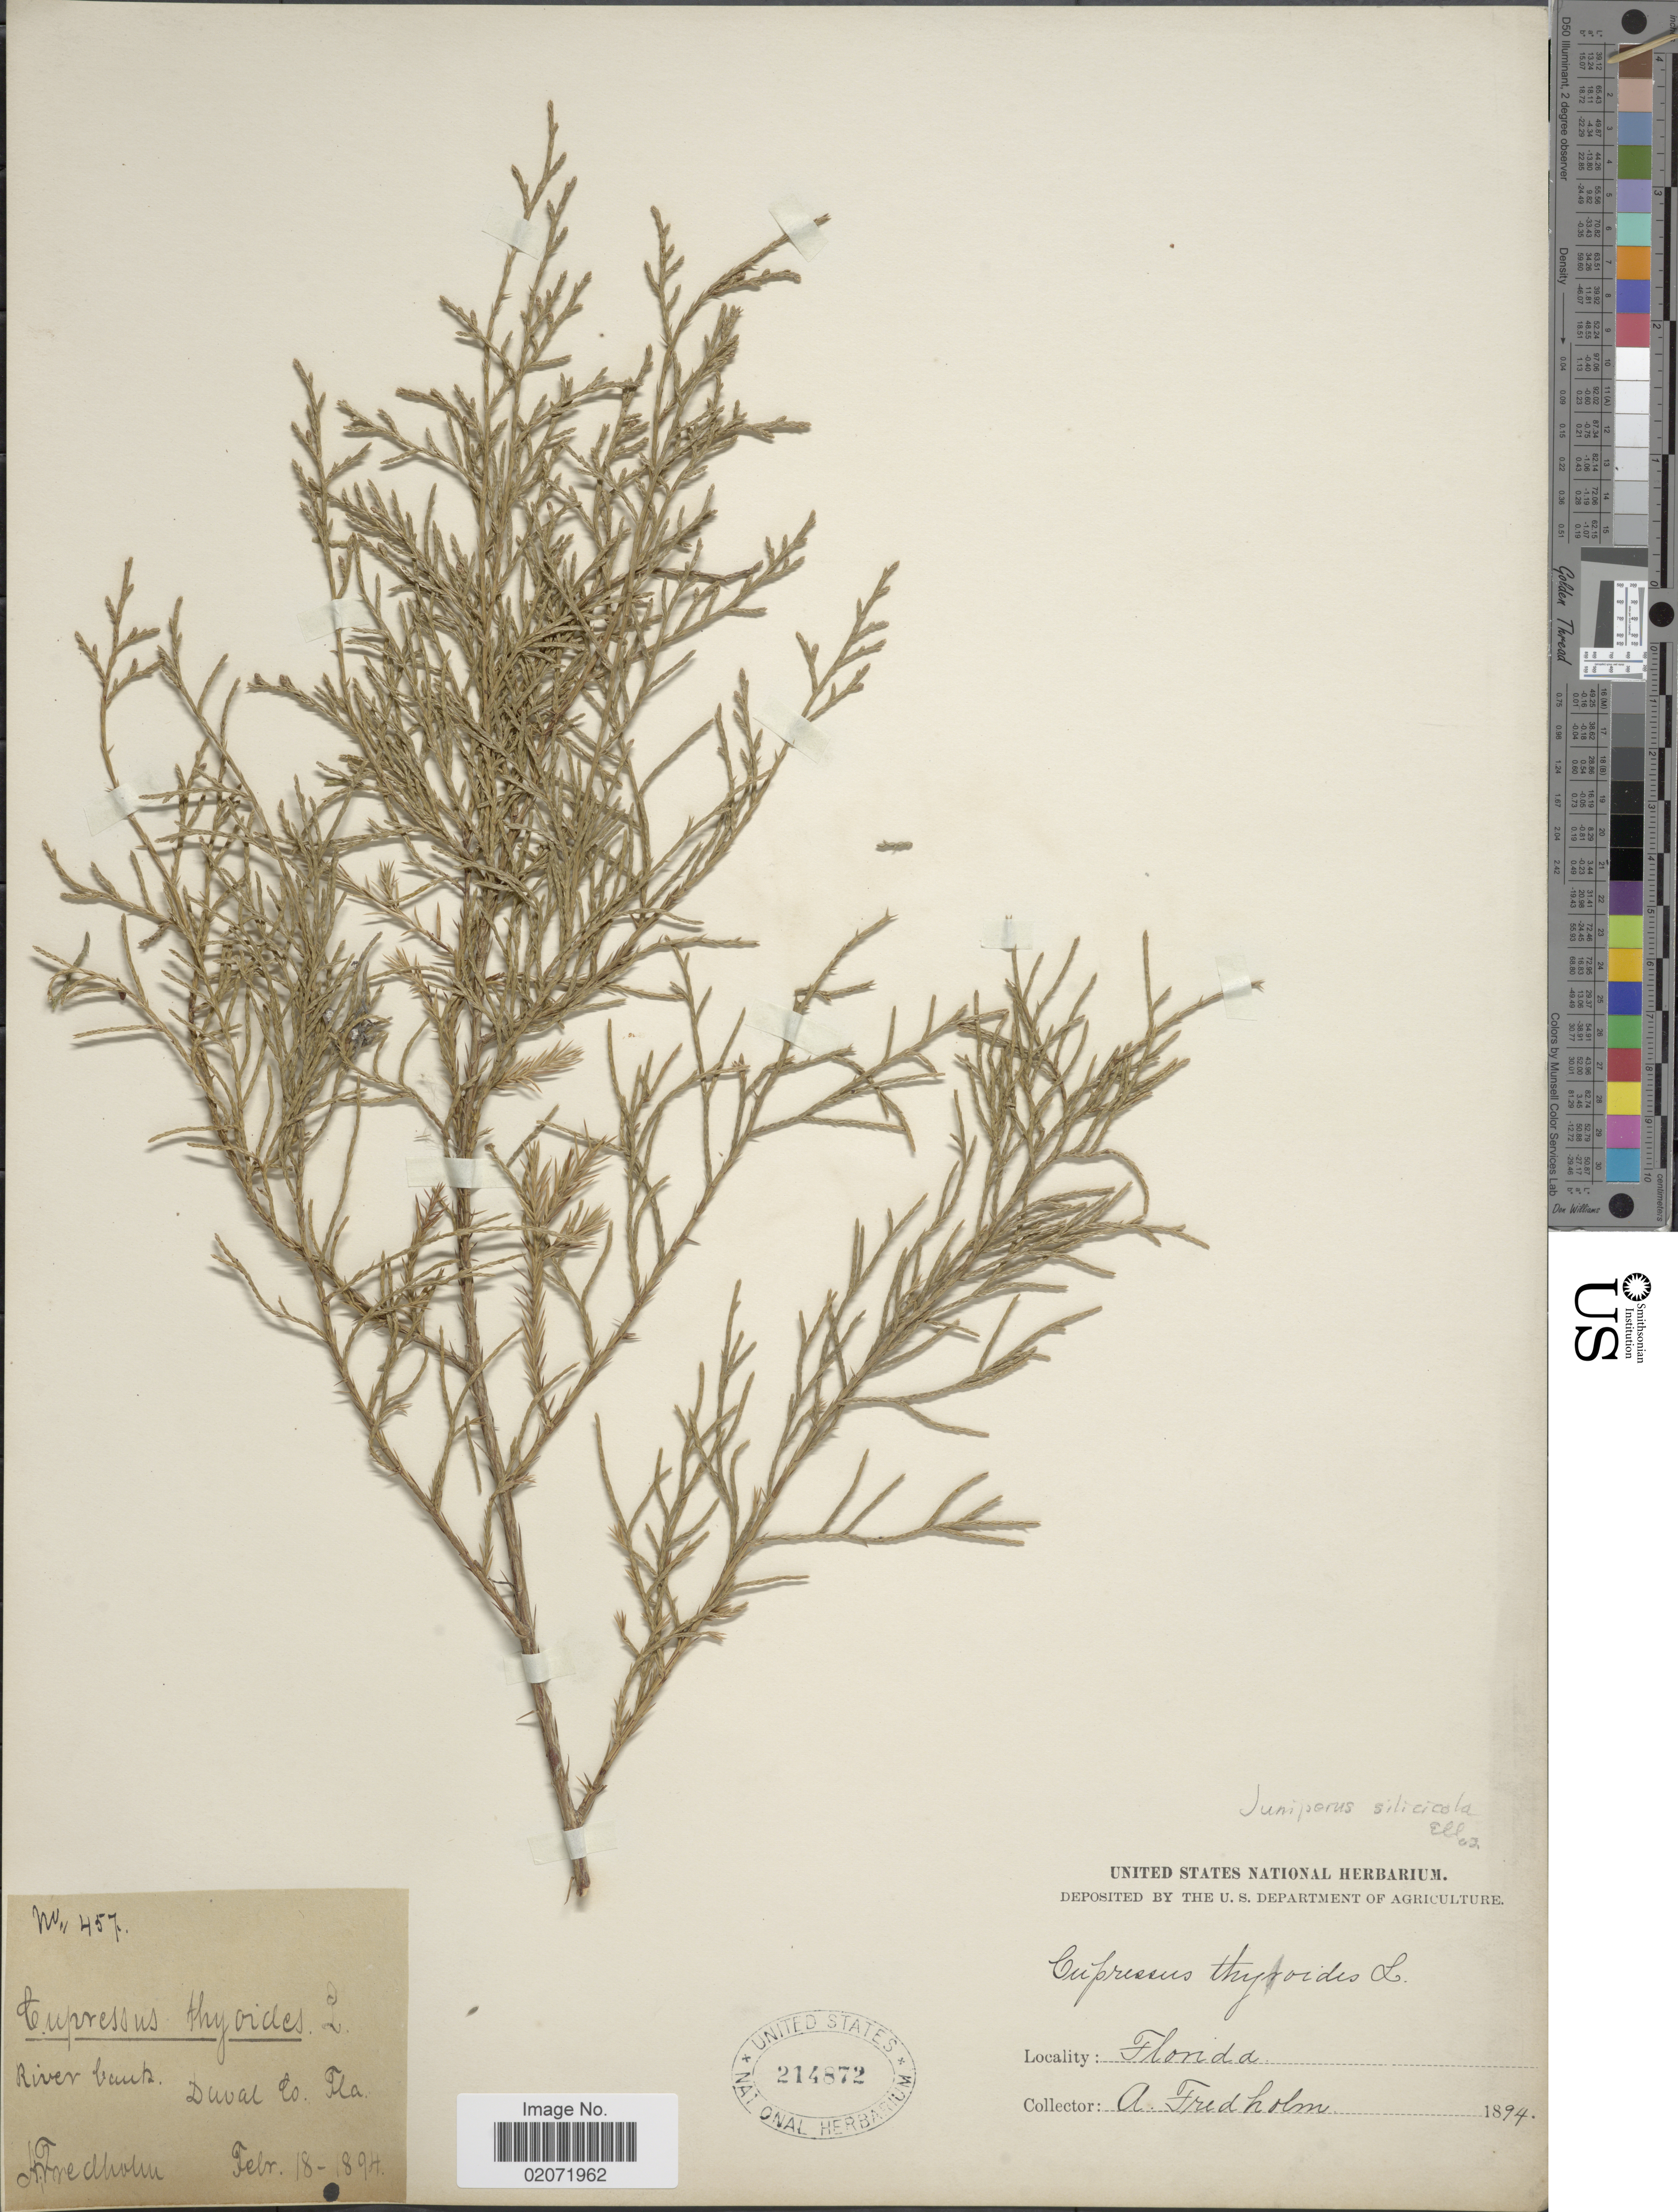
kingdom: Plantae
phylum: Tracheophyta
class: Pinopsida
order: Pinales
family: Cupressaceae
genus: Juniperus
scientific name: Juniperus silicicola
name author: (Small) L.H. Bailey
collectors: A. Fredholm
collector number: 457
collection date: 1894-02-18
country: United States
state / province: Florida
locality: River bank, Duval Co.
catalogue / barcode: US 214872